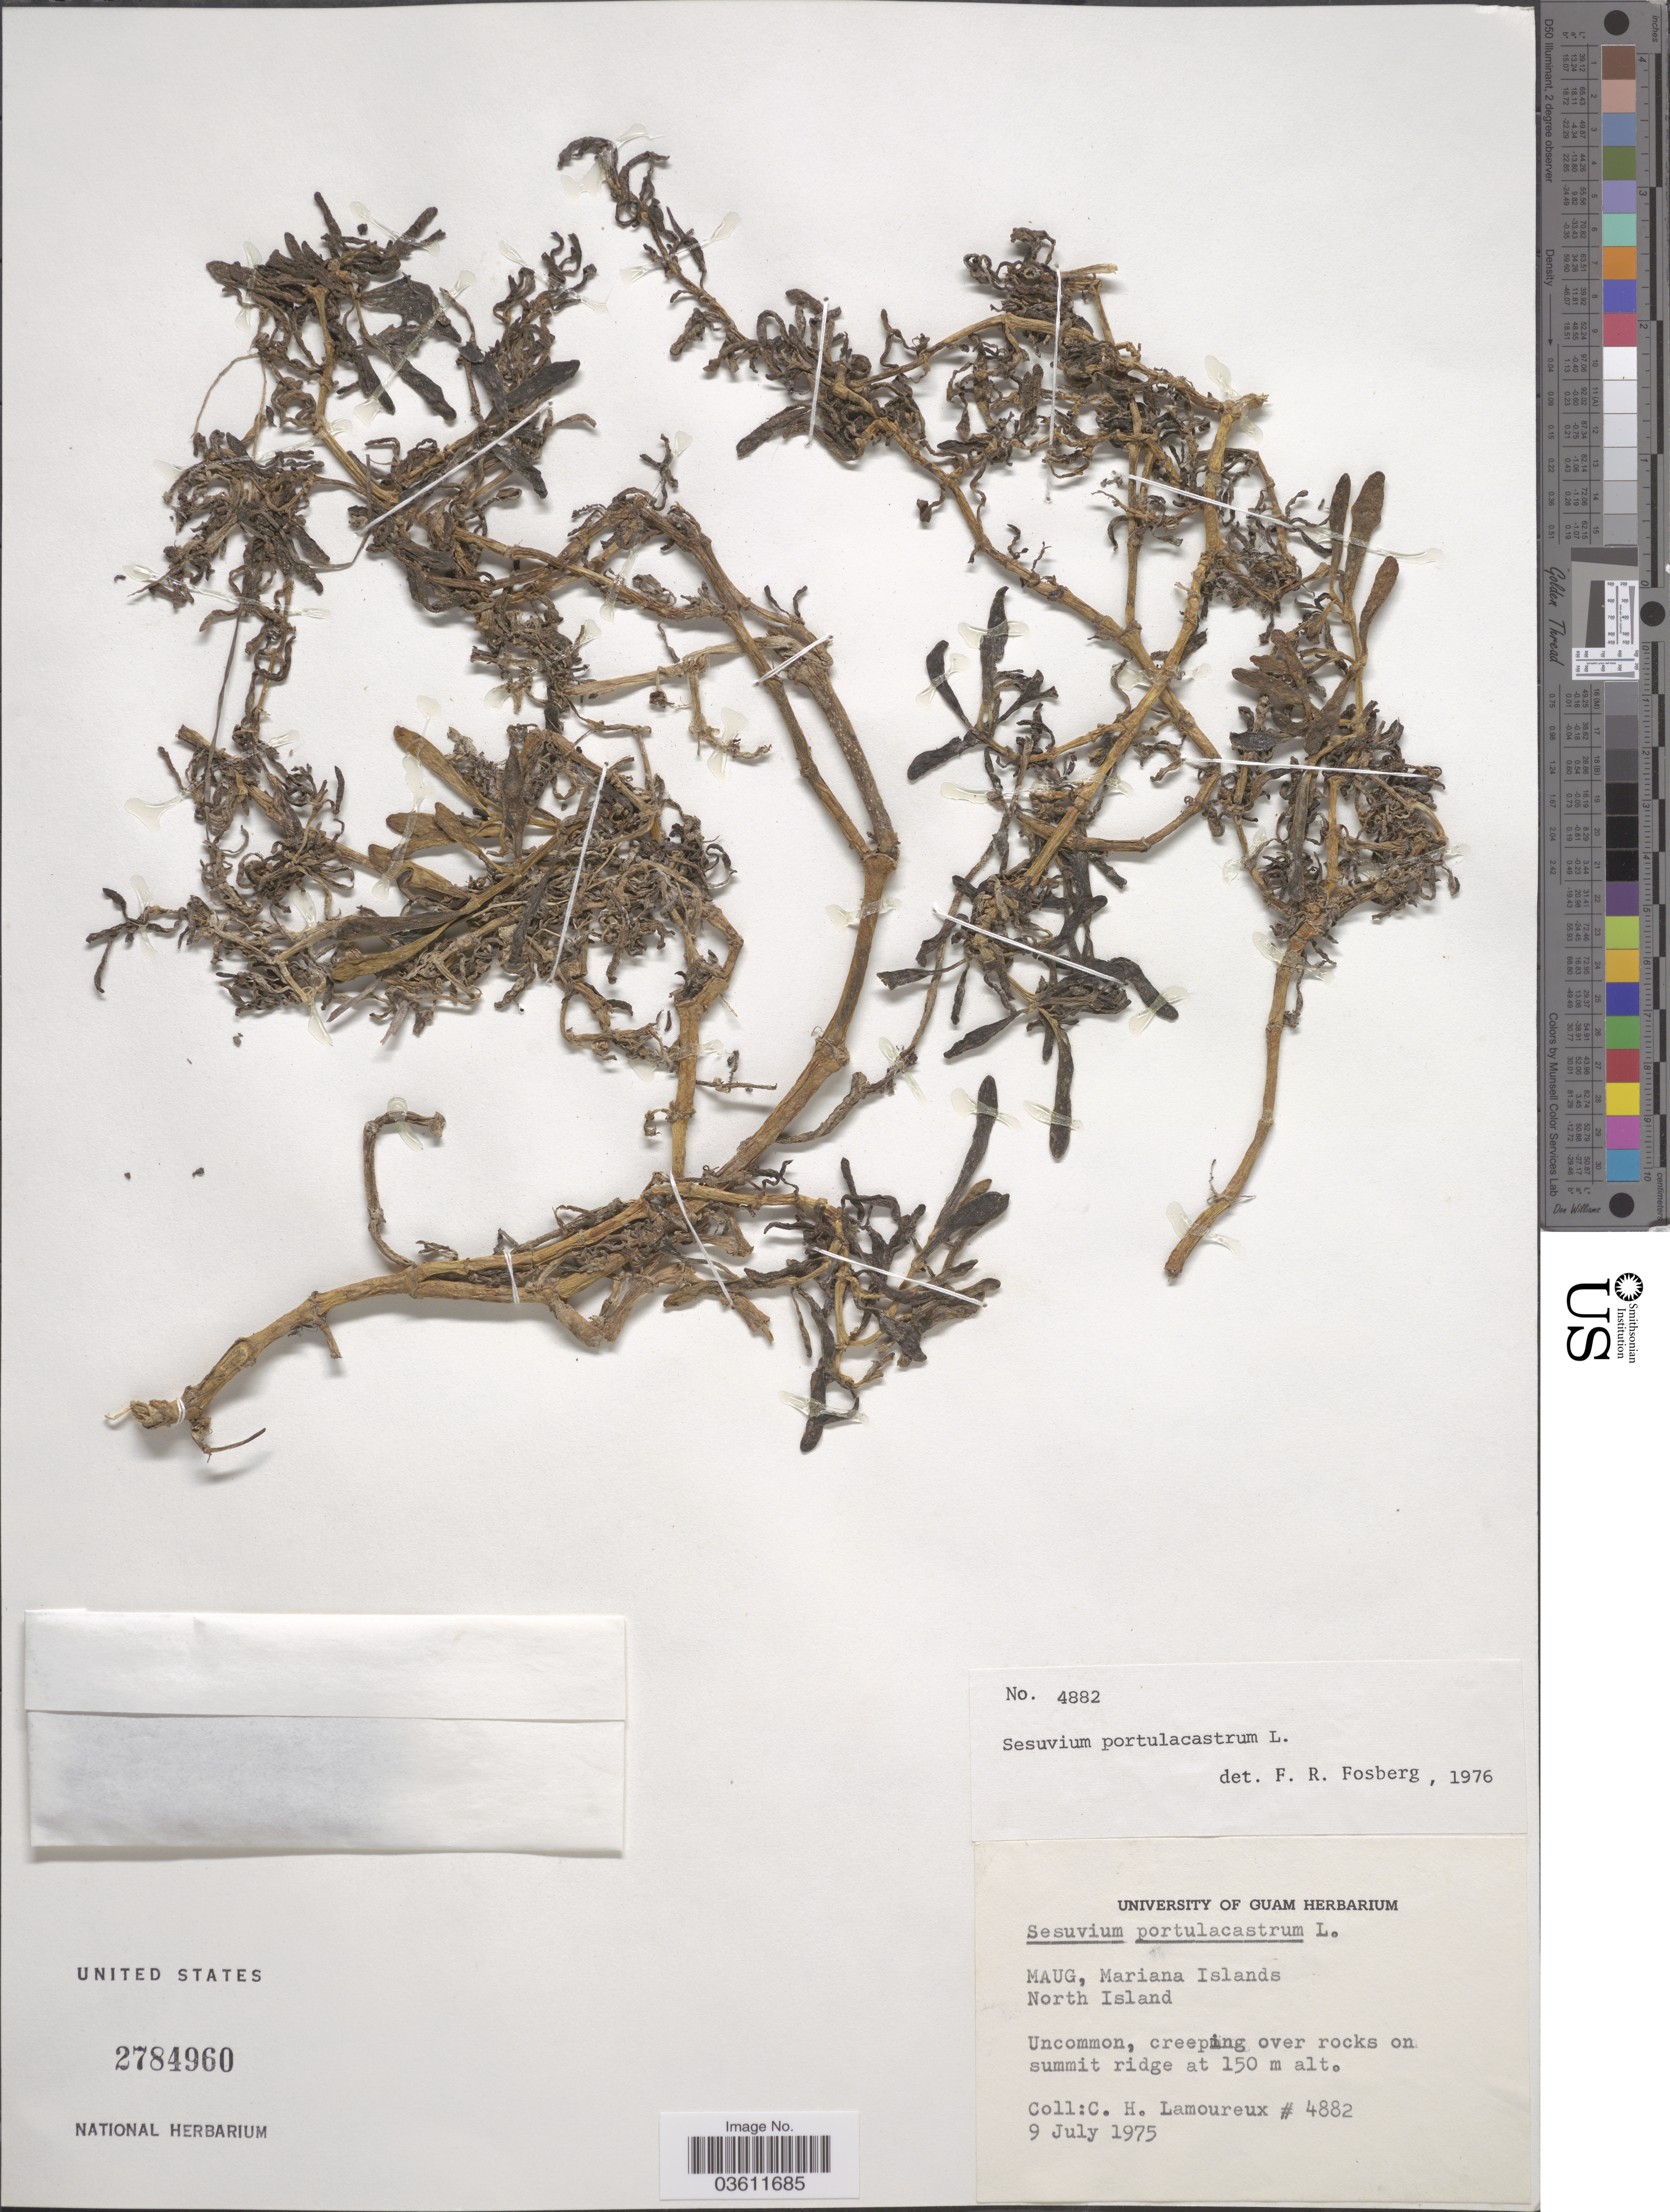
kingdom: Plantae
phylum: Tracheophyta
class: Magnoliopsida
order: Caryophyllales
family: Aizoaceae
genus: Sesuvium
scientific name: Sesuvium portulacastrum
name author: (L.) L.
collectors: C. H. Lamoureux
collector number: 4882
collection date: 1975-07-09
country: Northern Mariana Islands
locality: Maug, Mariana Islands. North Island.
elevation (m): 150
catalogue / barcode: US 2784960